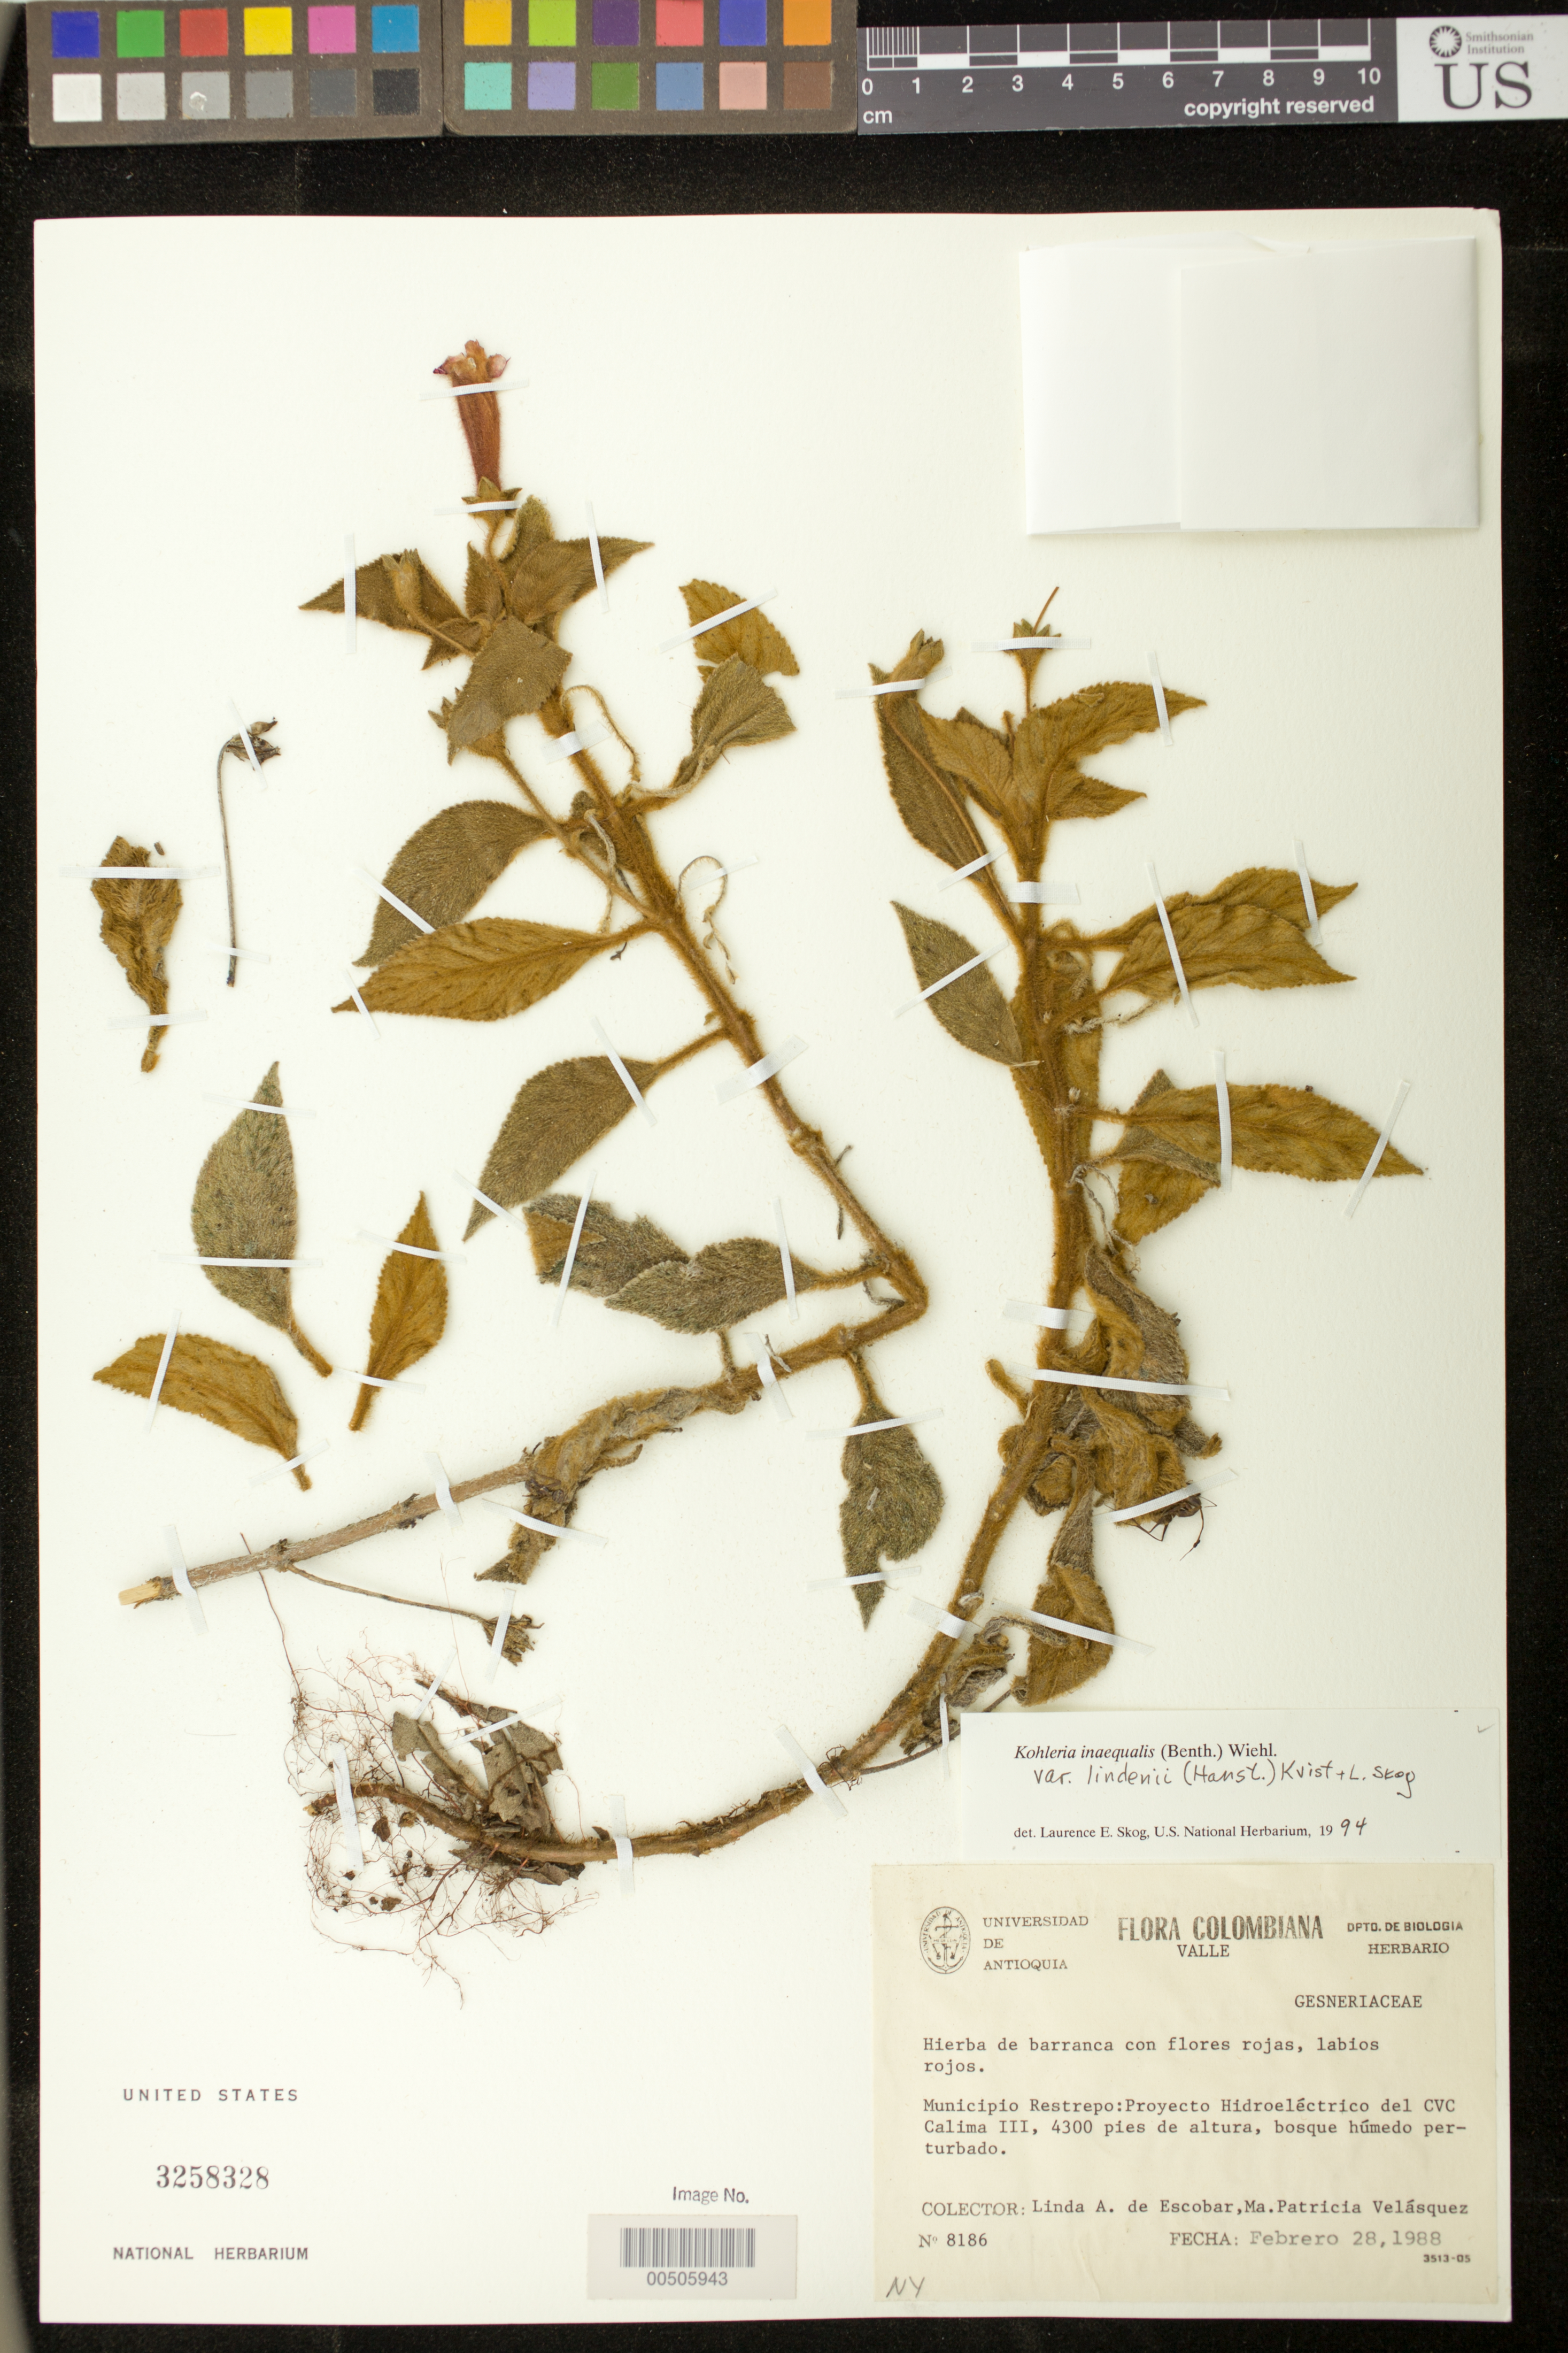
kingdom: Plantae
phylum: Tracheophyta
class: Magnoliopsida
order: Lamiales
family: Gesneriaceae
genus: Kohleria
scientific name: Kohleria inaequalis var. lindenii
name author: (Hanst.) L.P. Kvist & L.E. Skog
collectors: L. K. de Escobar & M. Velasquez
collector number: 8186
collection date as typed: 28 Feb 1988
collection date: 1988-02-28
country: Colombia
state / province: Valle del Cauca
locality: Proyecto Hidroelectrico del Calima III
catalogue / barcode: US 3258328